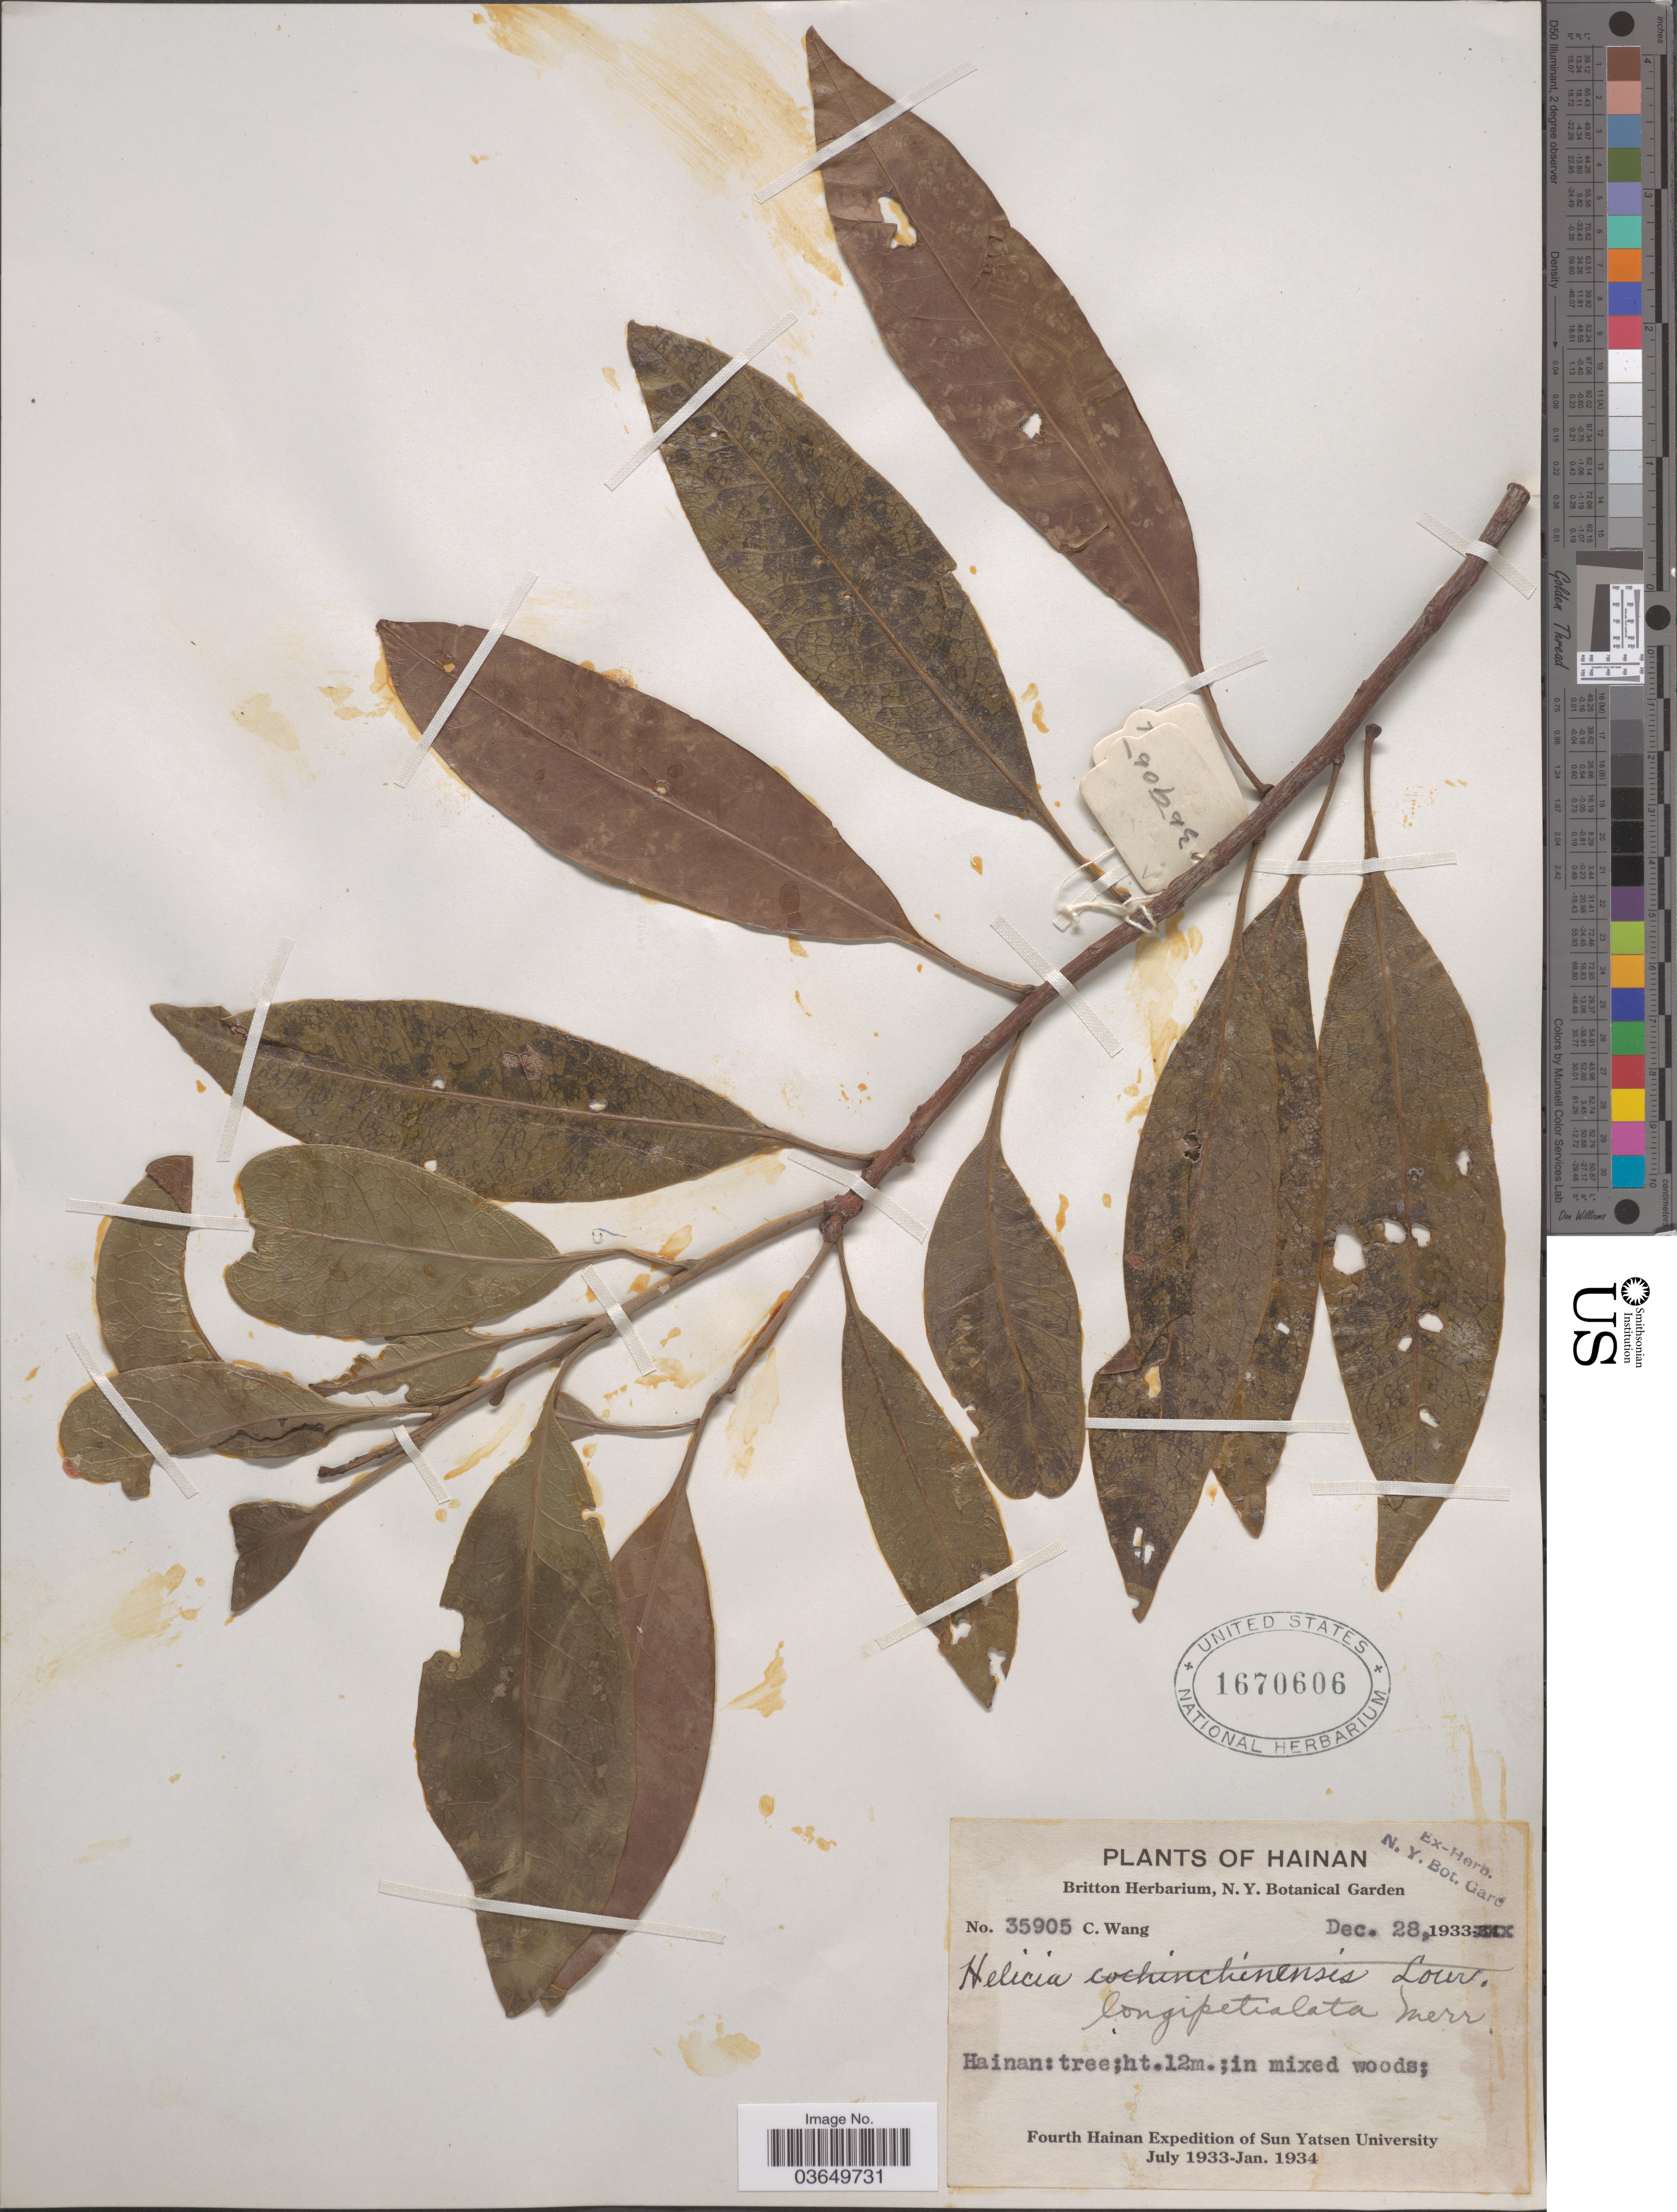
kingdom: Plantae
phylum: Tracheophyta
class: Magnoliopsida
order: Proteales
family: Proteaceae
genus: Helicia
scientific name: Helicia longipetiolata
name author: Merr. & Chun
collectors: C. Wang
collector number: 35905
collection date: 1933-12-28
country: China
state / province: Hainan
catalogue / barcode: US 1670606